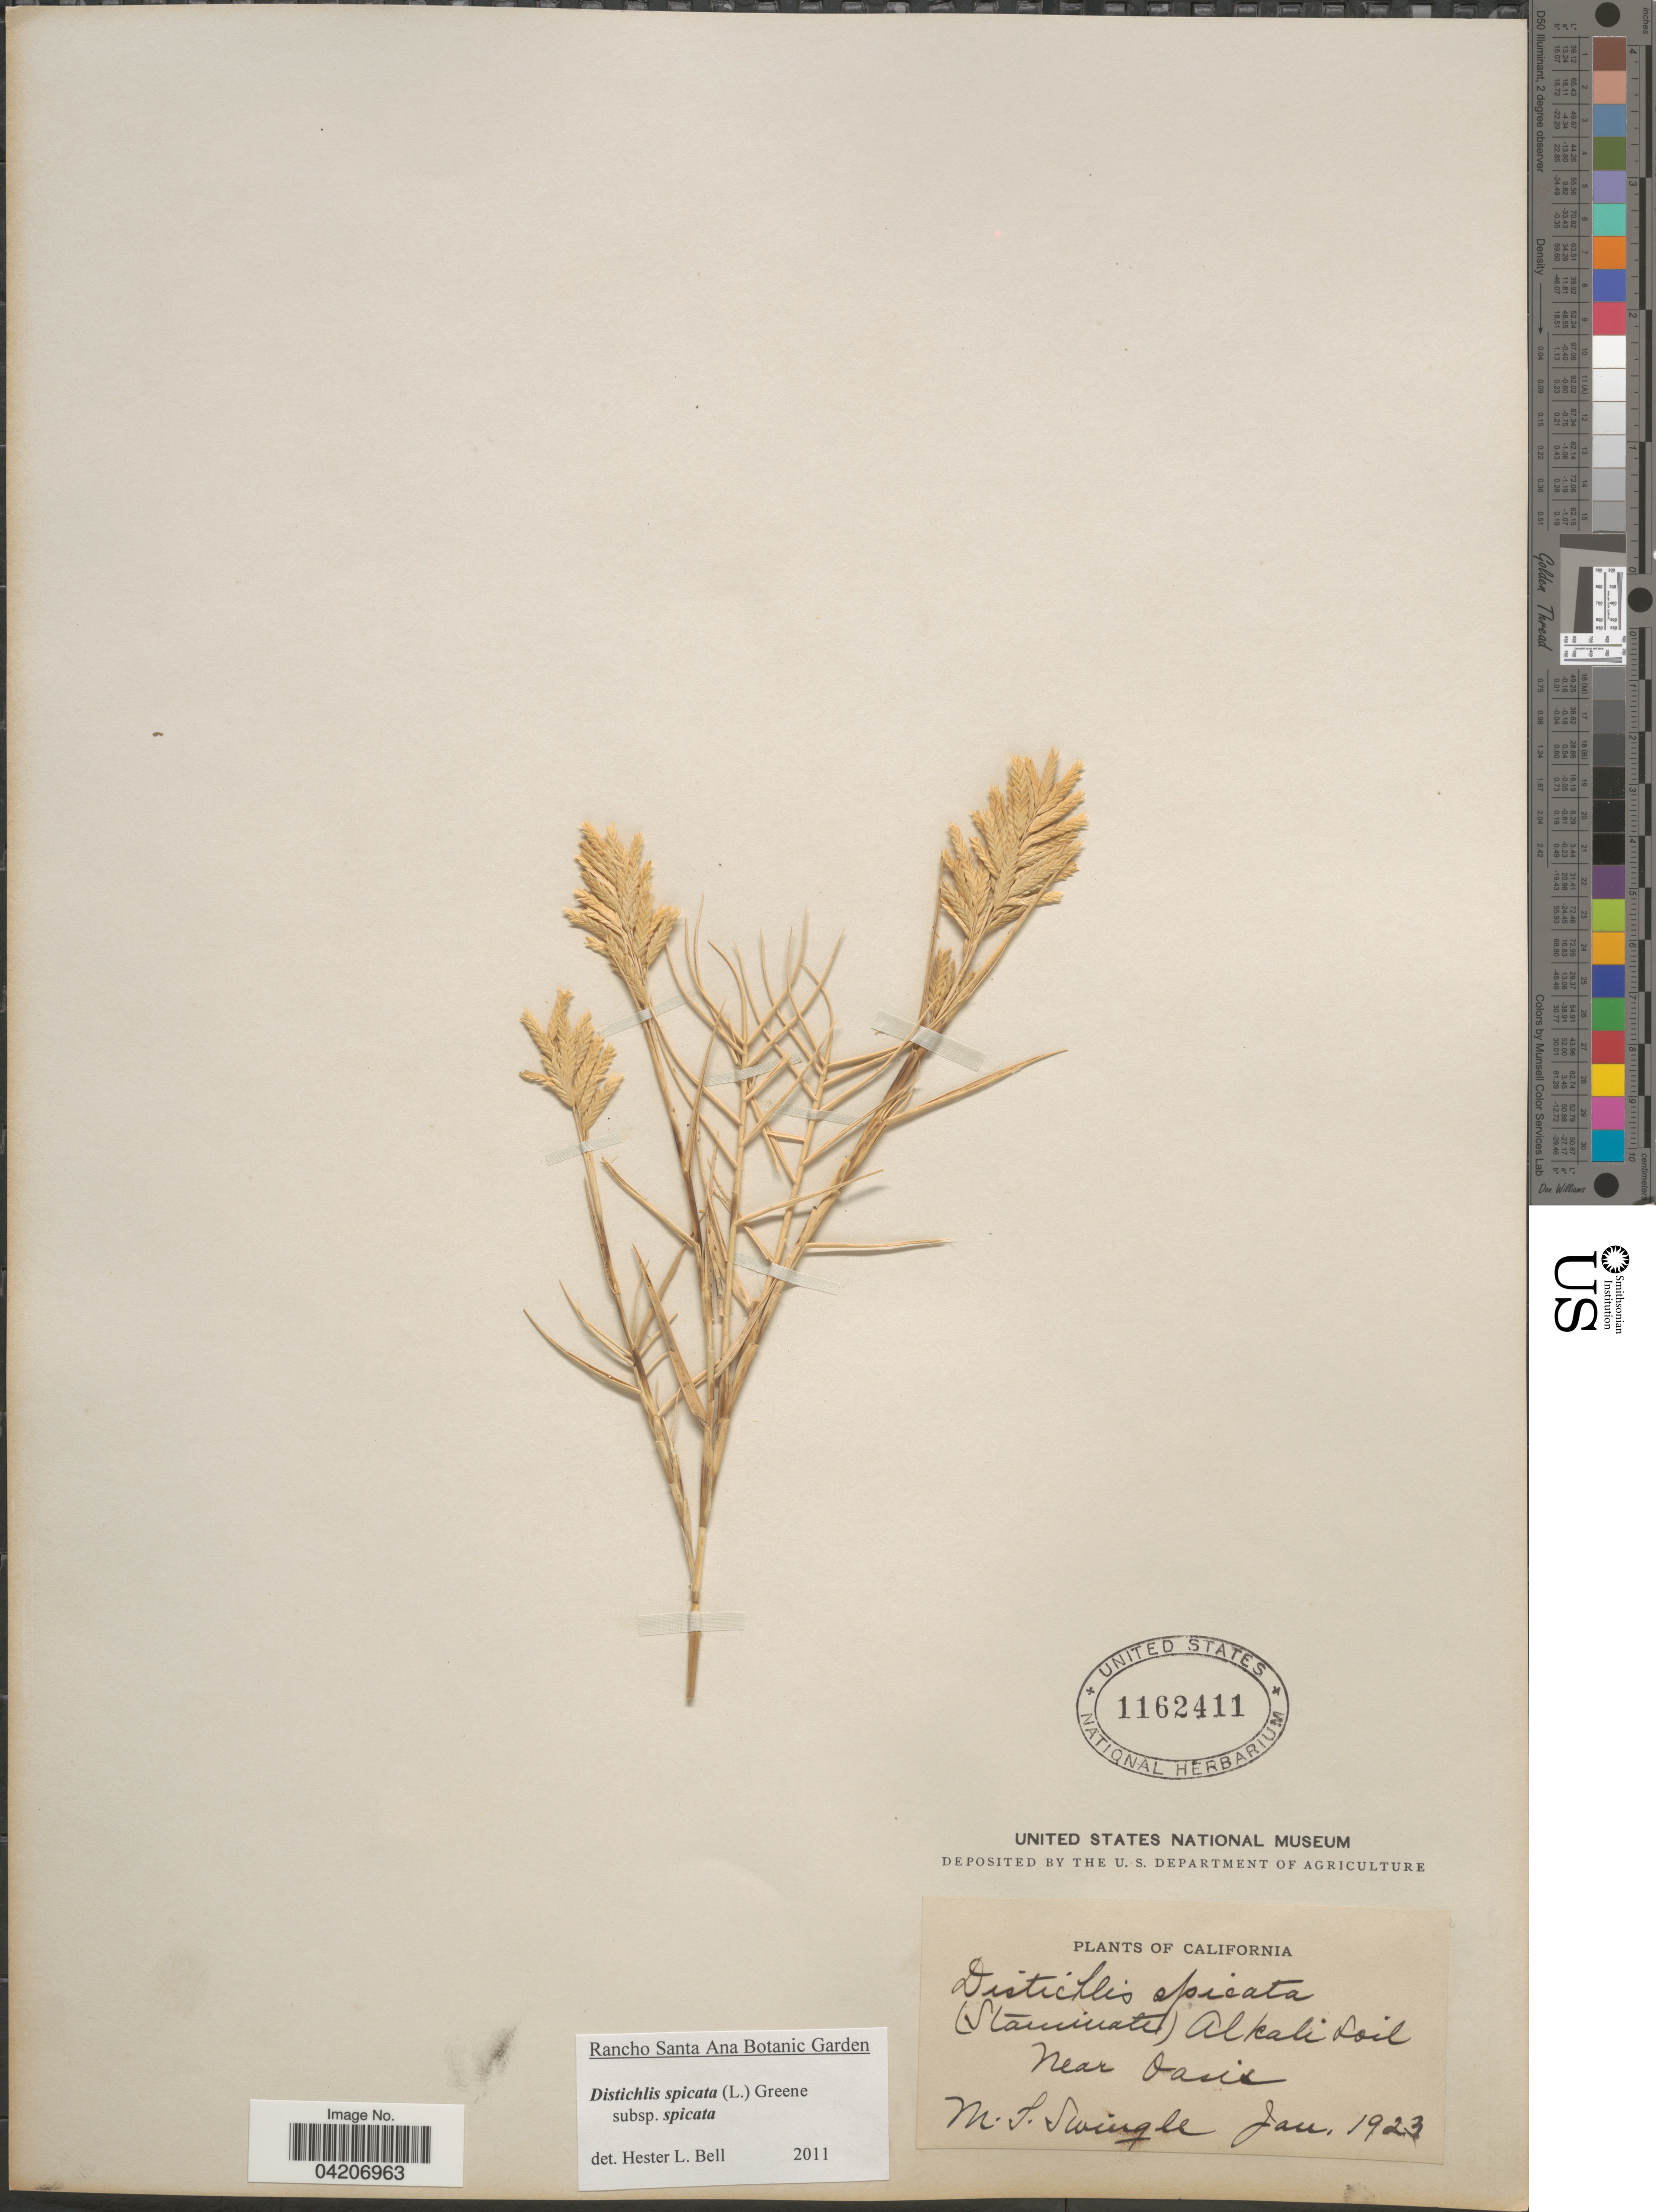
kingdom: Plantae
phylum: Tracheophyta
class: Liliopsida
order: Poales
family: Poaceae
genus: Distichlis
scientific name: Distichlis spicata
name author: (L.) Greene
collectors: M. Swingle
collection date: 1923-01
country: United States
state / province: California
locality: Near Oasis.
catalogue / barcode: US 1162411